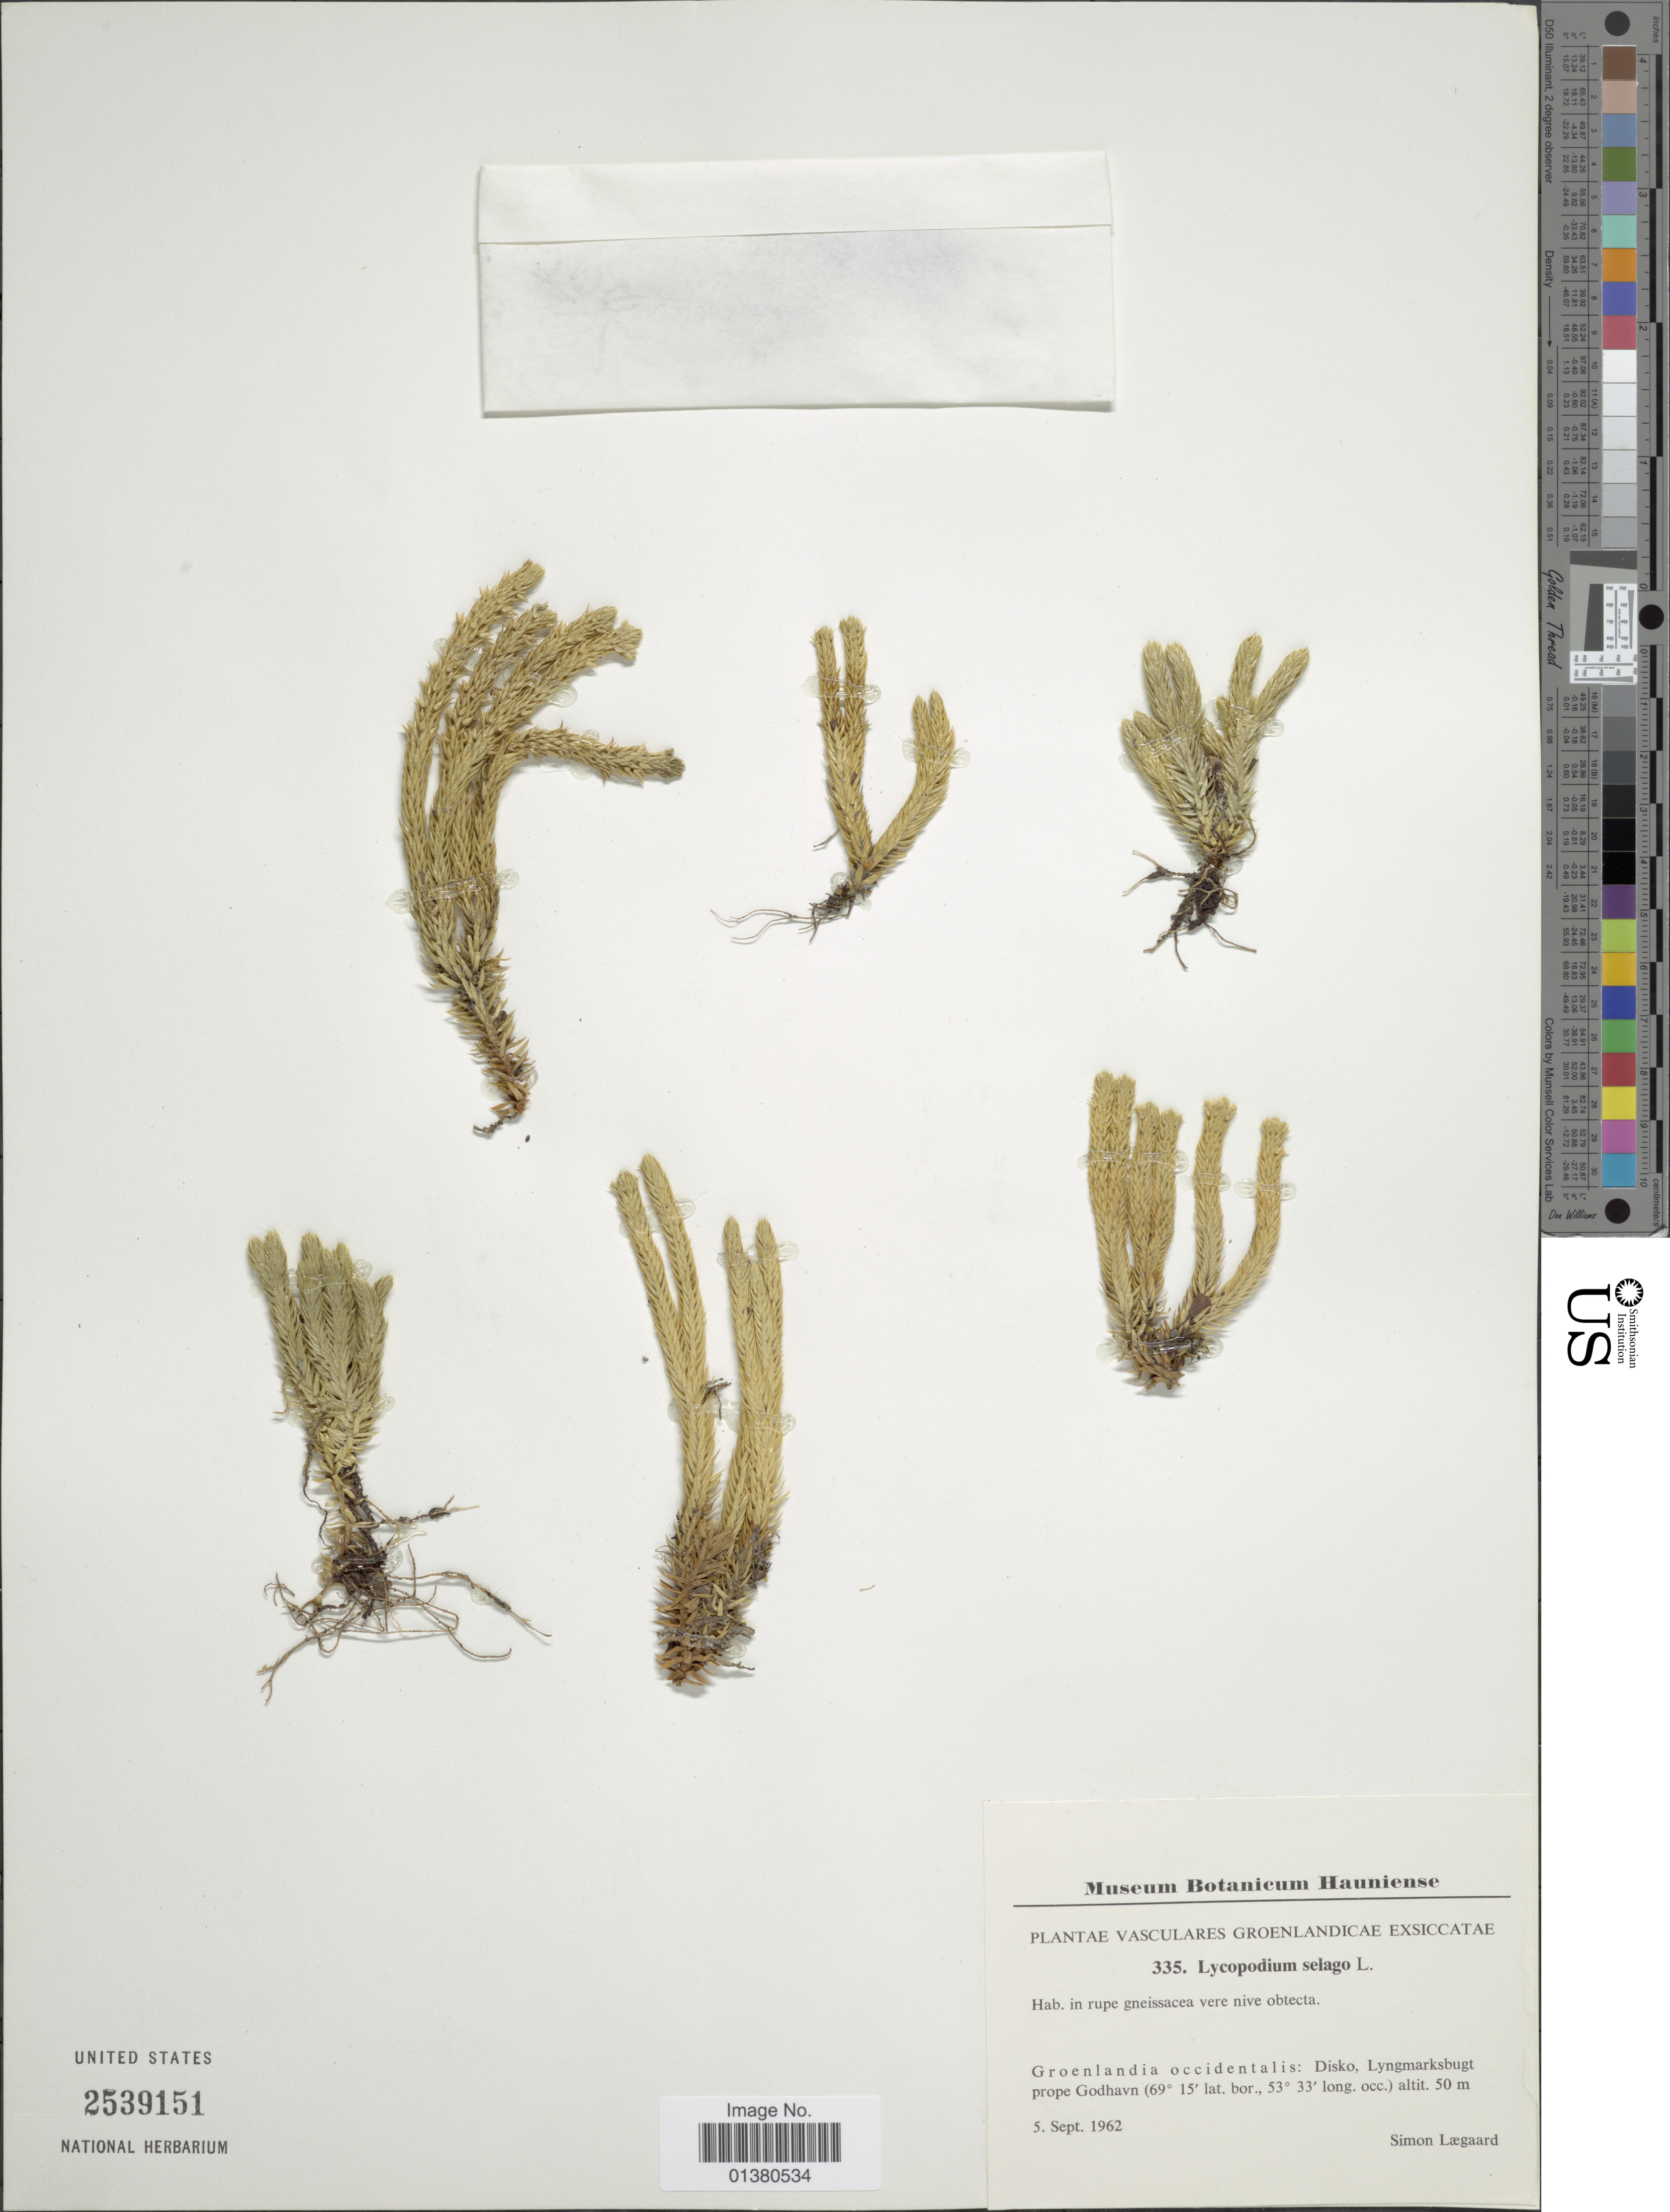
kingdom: Plantae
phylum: Tracheophyta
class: Lycopodiopsida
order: Lycopodiales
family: Lycopodiaceae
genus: Huperzia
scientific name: Huperzia selago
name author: (L.) Bernh. ex Schrank & Mart.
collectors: S. Lægaard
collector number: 335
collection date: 1962-09-05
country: Greenland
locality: Groenlandia occidentalis: Disko, Lyngmarksbugt prope Godhavn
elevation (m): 50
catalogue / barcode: US 2539151